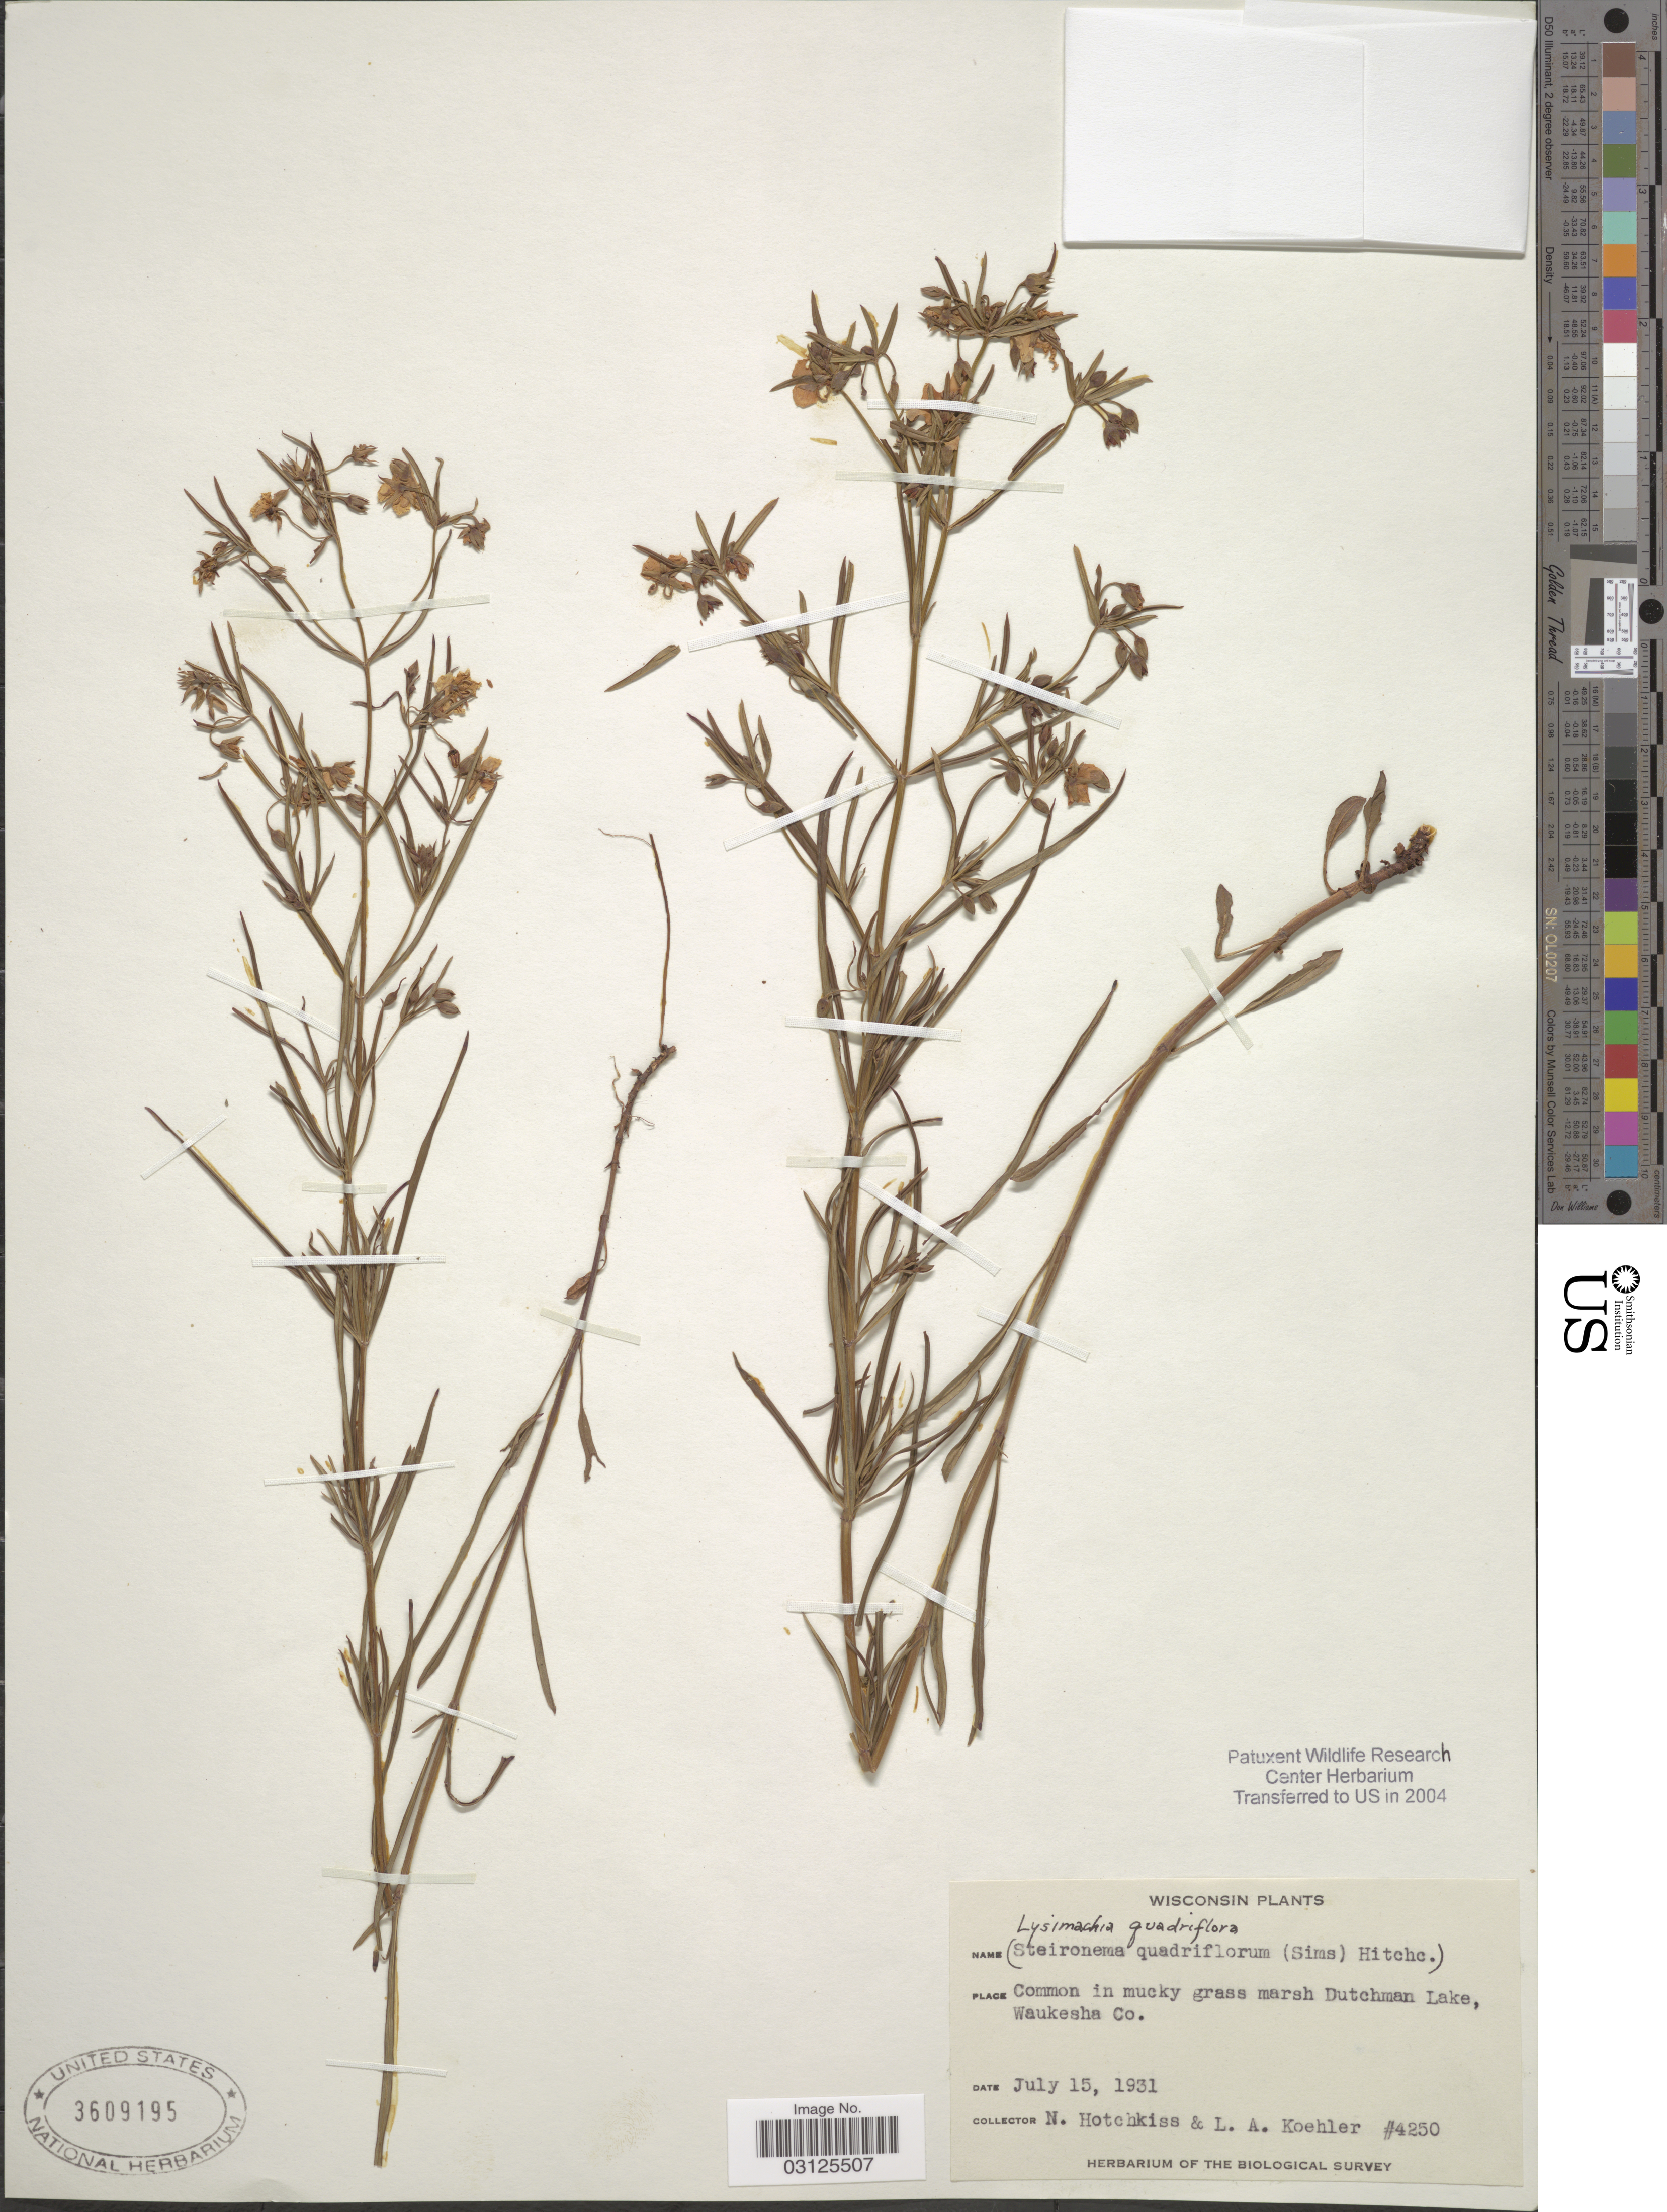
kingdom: Plantae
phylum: Tracheophyta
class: Magnoliopsida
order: Ericales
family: Primulaceae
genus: Lysimachia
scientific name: Lysimachia quadriflora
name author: Sims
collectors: N. Hotchkiss & L. Koehler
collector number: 4250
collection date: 1931-07-15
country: United States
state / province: Wisconsin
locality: Common in mucky grass marsh Dutchman Lake, Waukesha Co.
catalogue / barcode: US 3609195